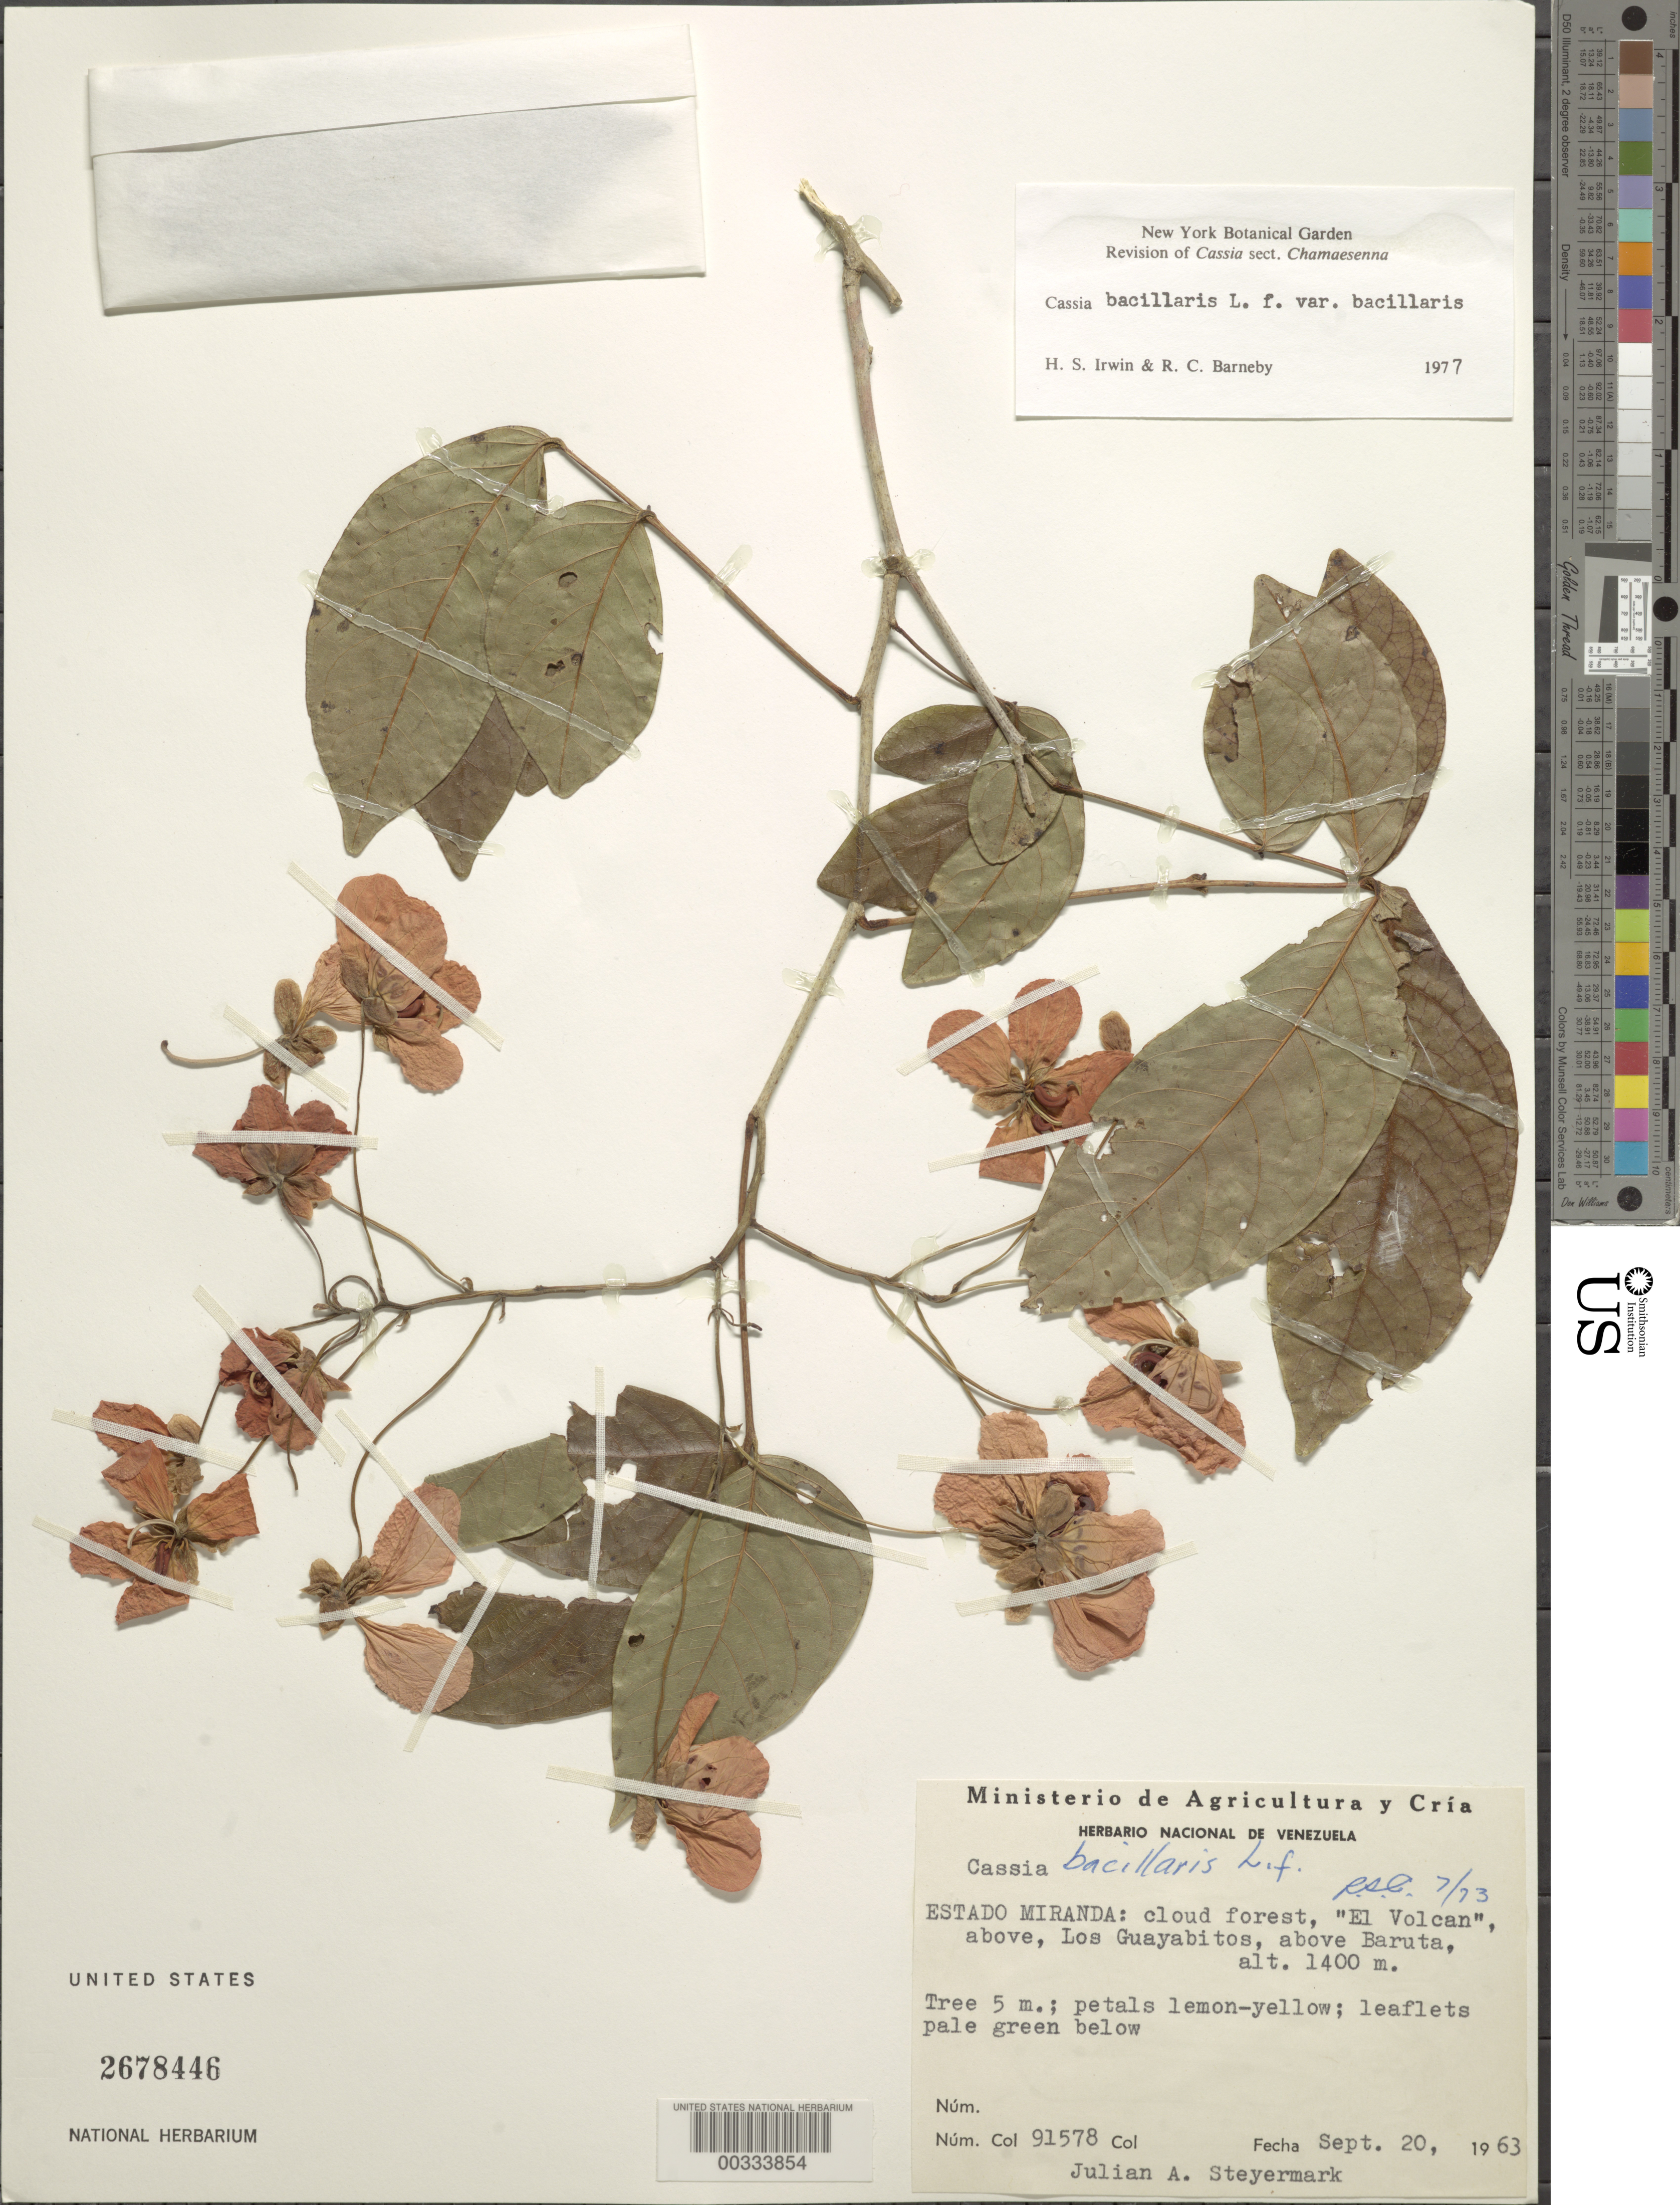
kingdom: Plantae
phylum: Tracheophyta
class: Magnoliopsida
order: Fabales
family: Fabaceae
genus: Senna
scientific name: Senna bacillaris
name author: (L. f.) H.S. Irwin & Barneby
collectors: J. Steyermark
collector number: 91578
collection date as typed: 20 Sep 1963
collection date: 1963-09-20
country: Venezuela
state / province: Miranda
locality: "El Volcan" above, Los Guayabitos, above Baruta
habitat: Cloud forest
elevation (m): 1400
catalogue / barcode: US 2678446